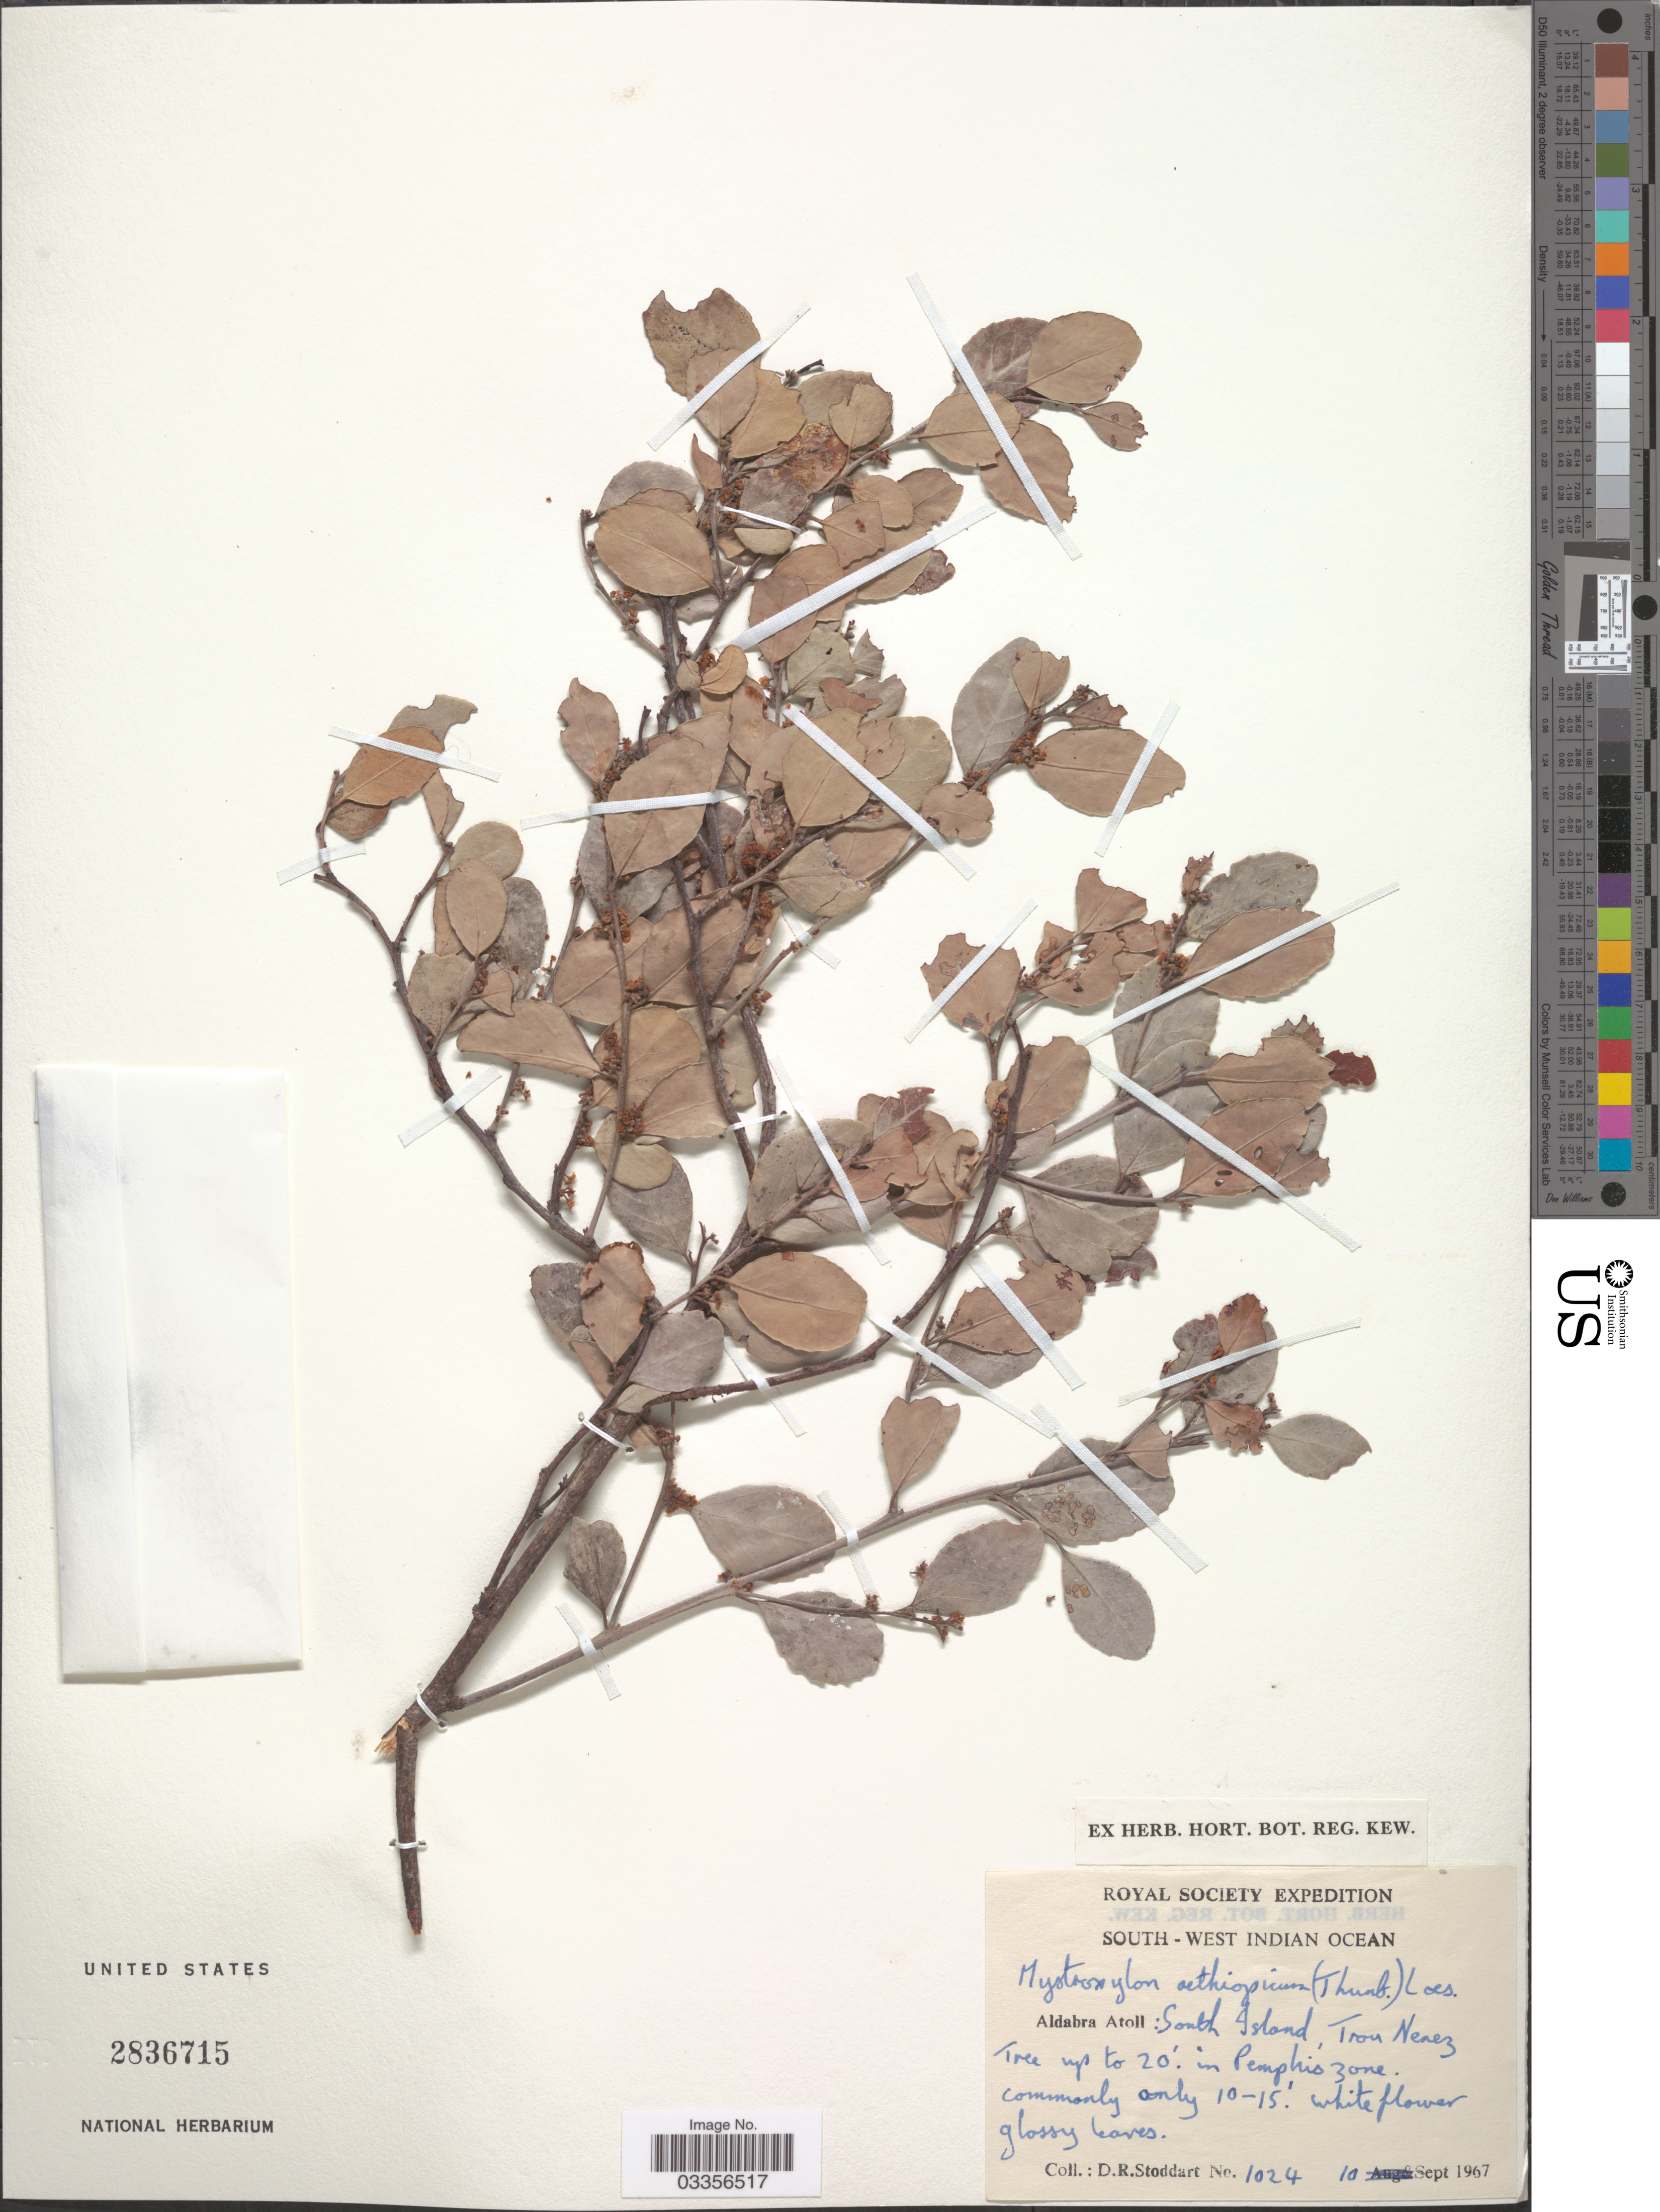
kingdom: Plantae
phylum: Tracheophyta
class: Magnoliopsida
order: Celastrales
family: Celastraceae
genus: Mystroxylon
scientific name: Mystroxylon aethiopicum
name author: (Thunb.) Loes.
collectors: D. R. Stoddart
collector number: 1024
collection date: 1967-09-10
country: Seychelles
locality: South-West Indian Ocean, Aldabra Atoll: South Island, Trou Nenez.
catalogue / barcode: US 2836715